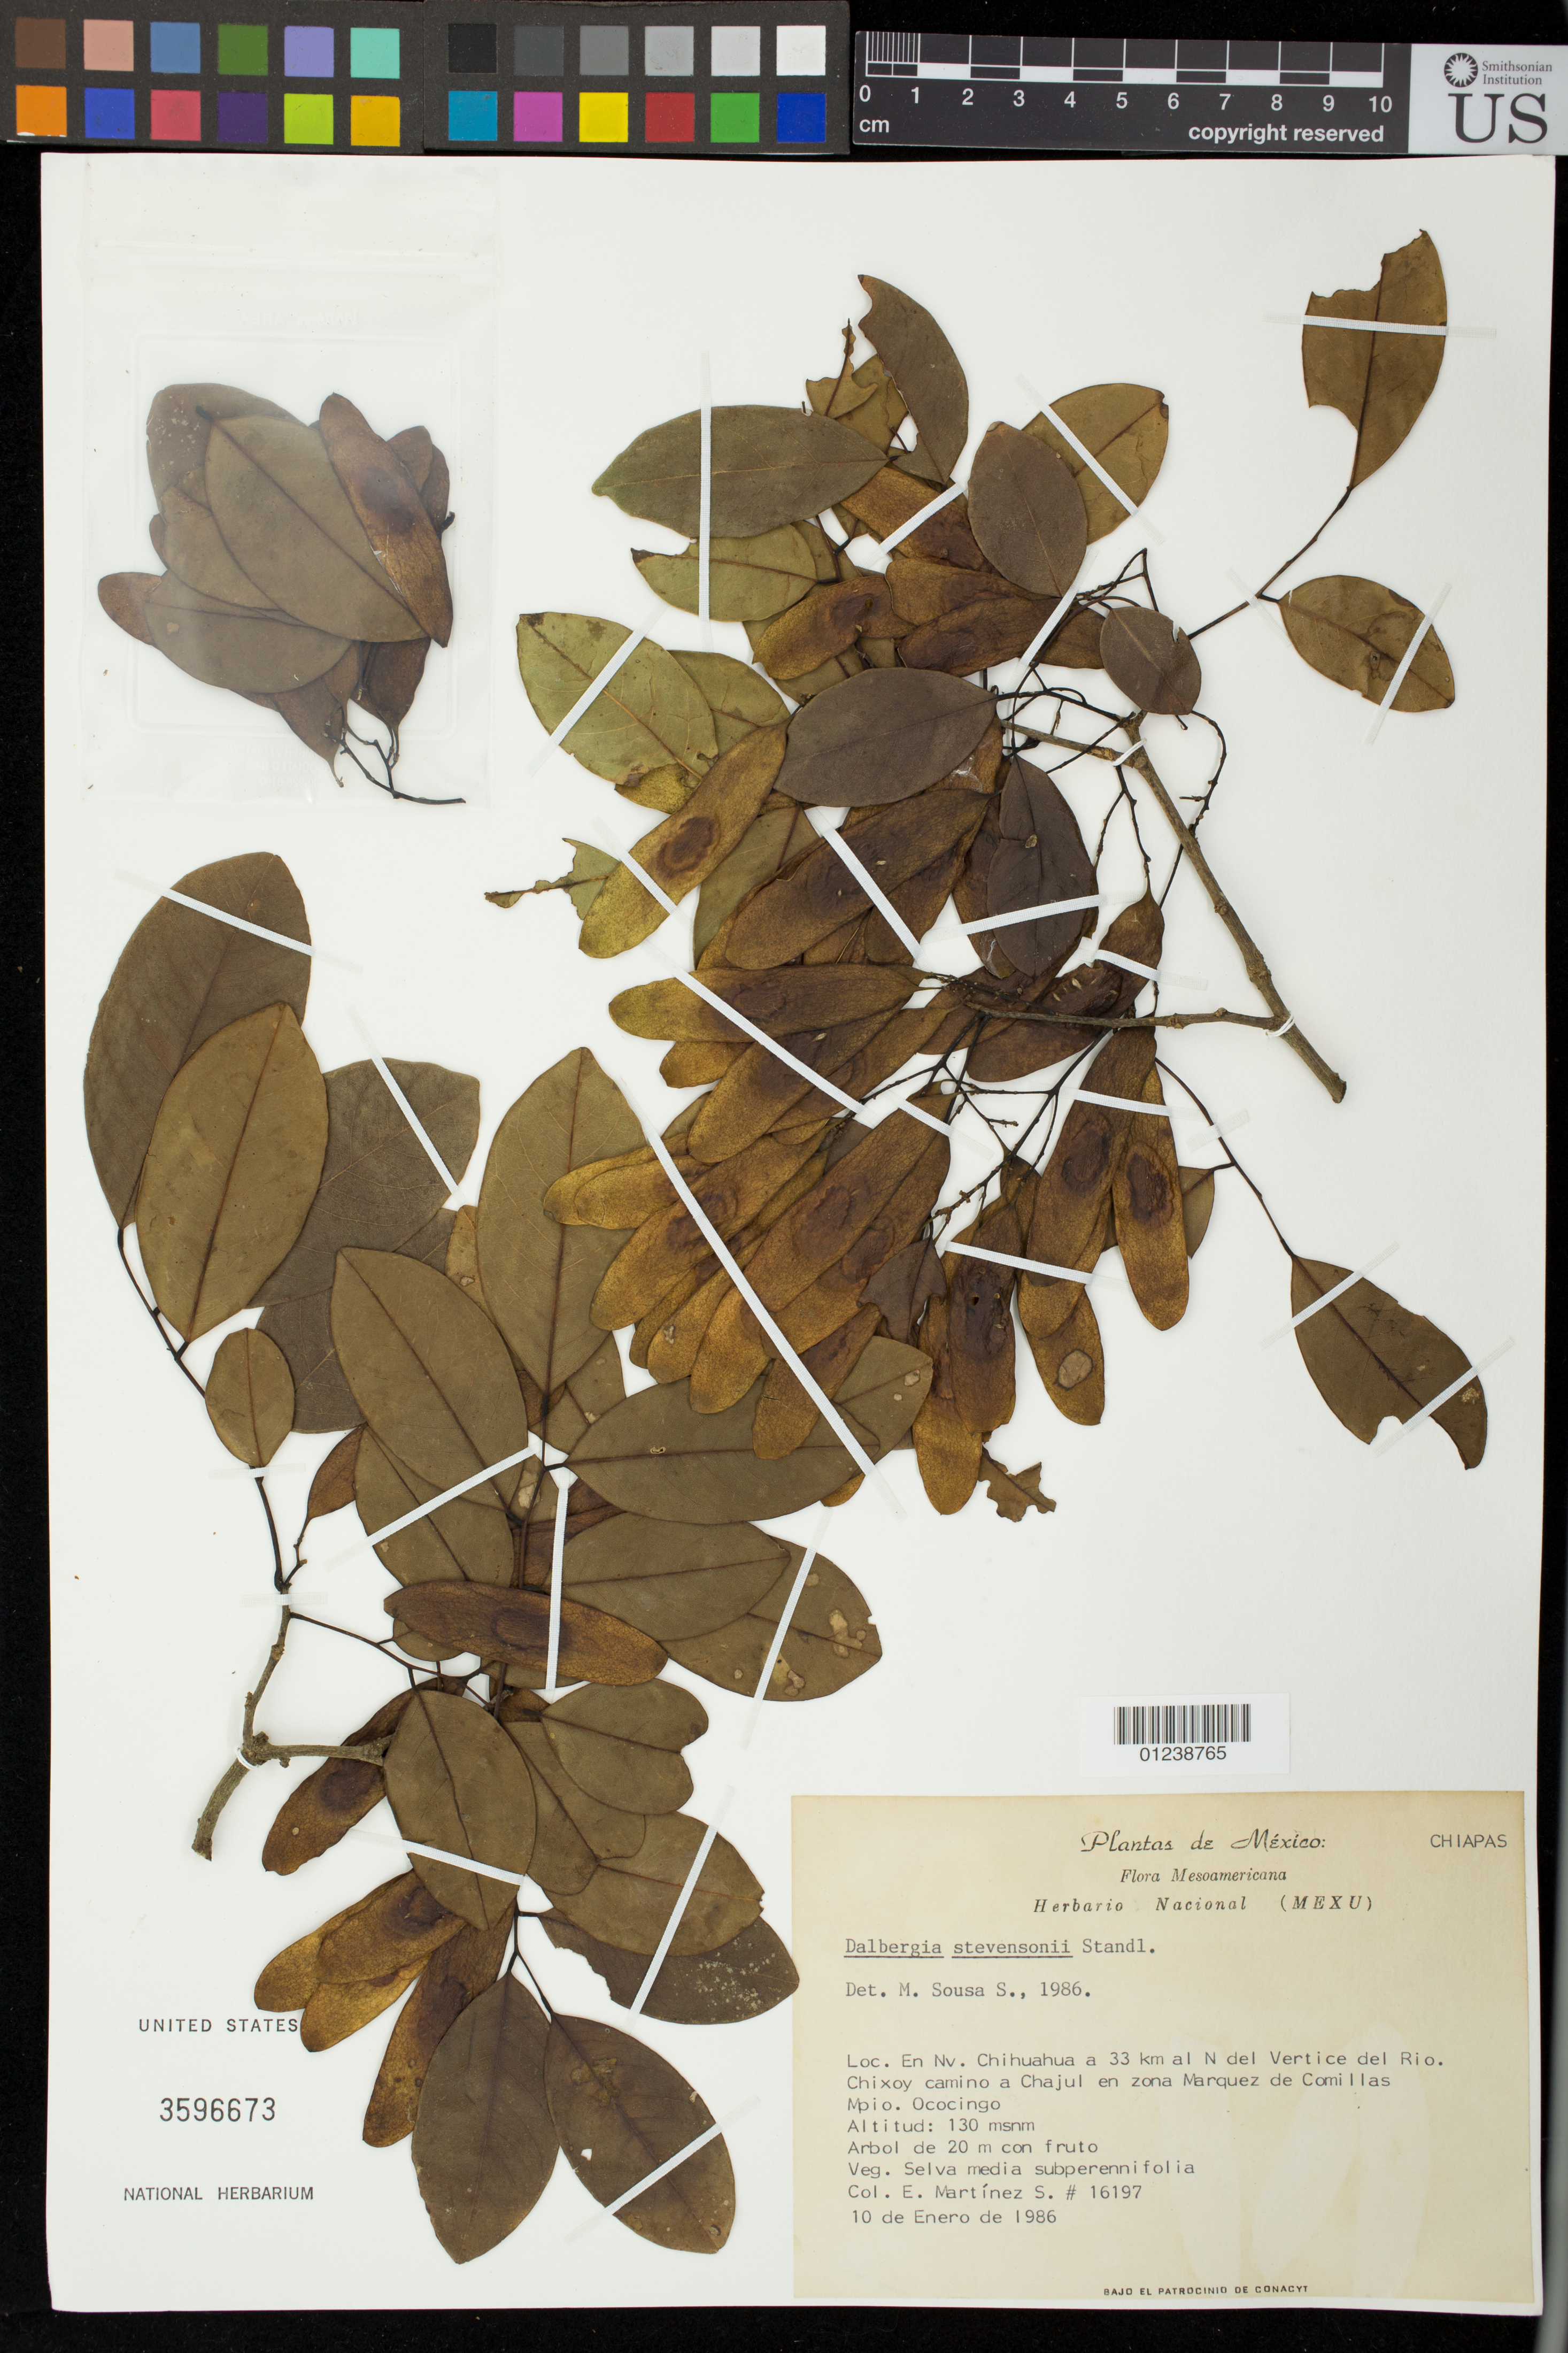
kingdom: Plantae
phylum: Tracheophyta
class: Magnoliopsida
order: Fabales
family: Fabaceae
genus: Dalbergia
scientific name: Dalbergia stevensonii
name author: Standl.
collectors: E. M. Martínez S.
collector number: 16197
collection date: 1986-01-10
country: Mexico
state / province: Chihuahua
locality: Chihuahua a 33 km al N del Vertice del Rio. Chixoy camino a Chajul en zona Marquez de Comillas.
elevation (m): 130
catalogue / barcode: US 3596673